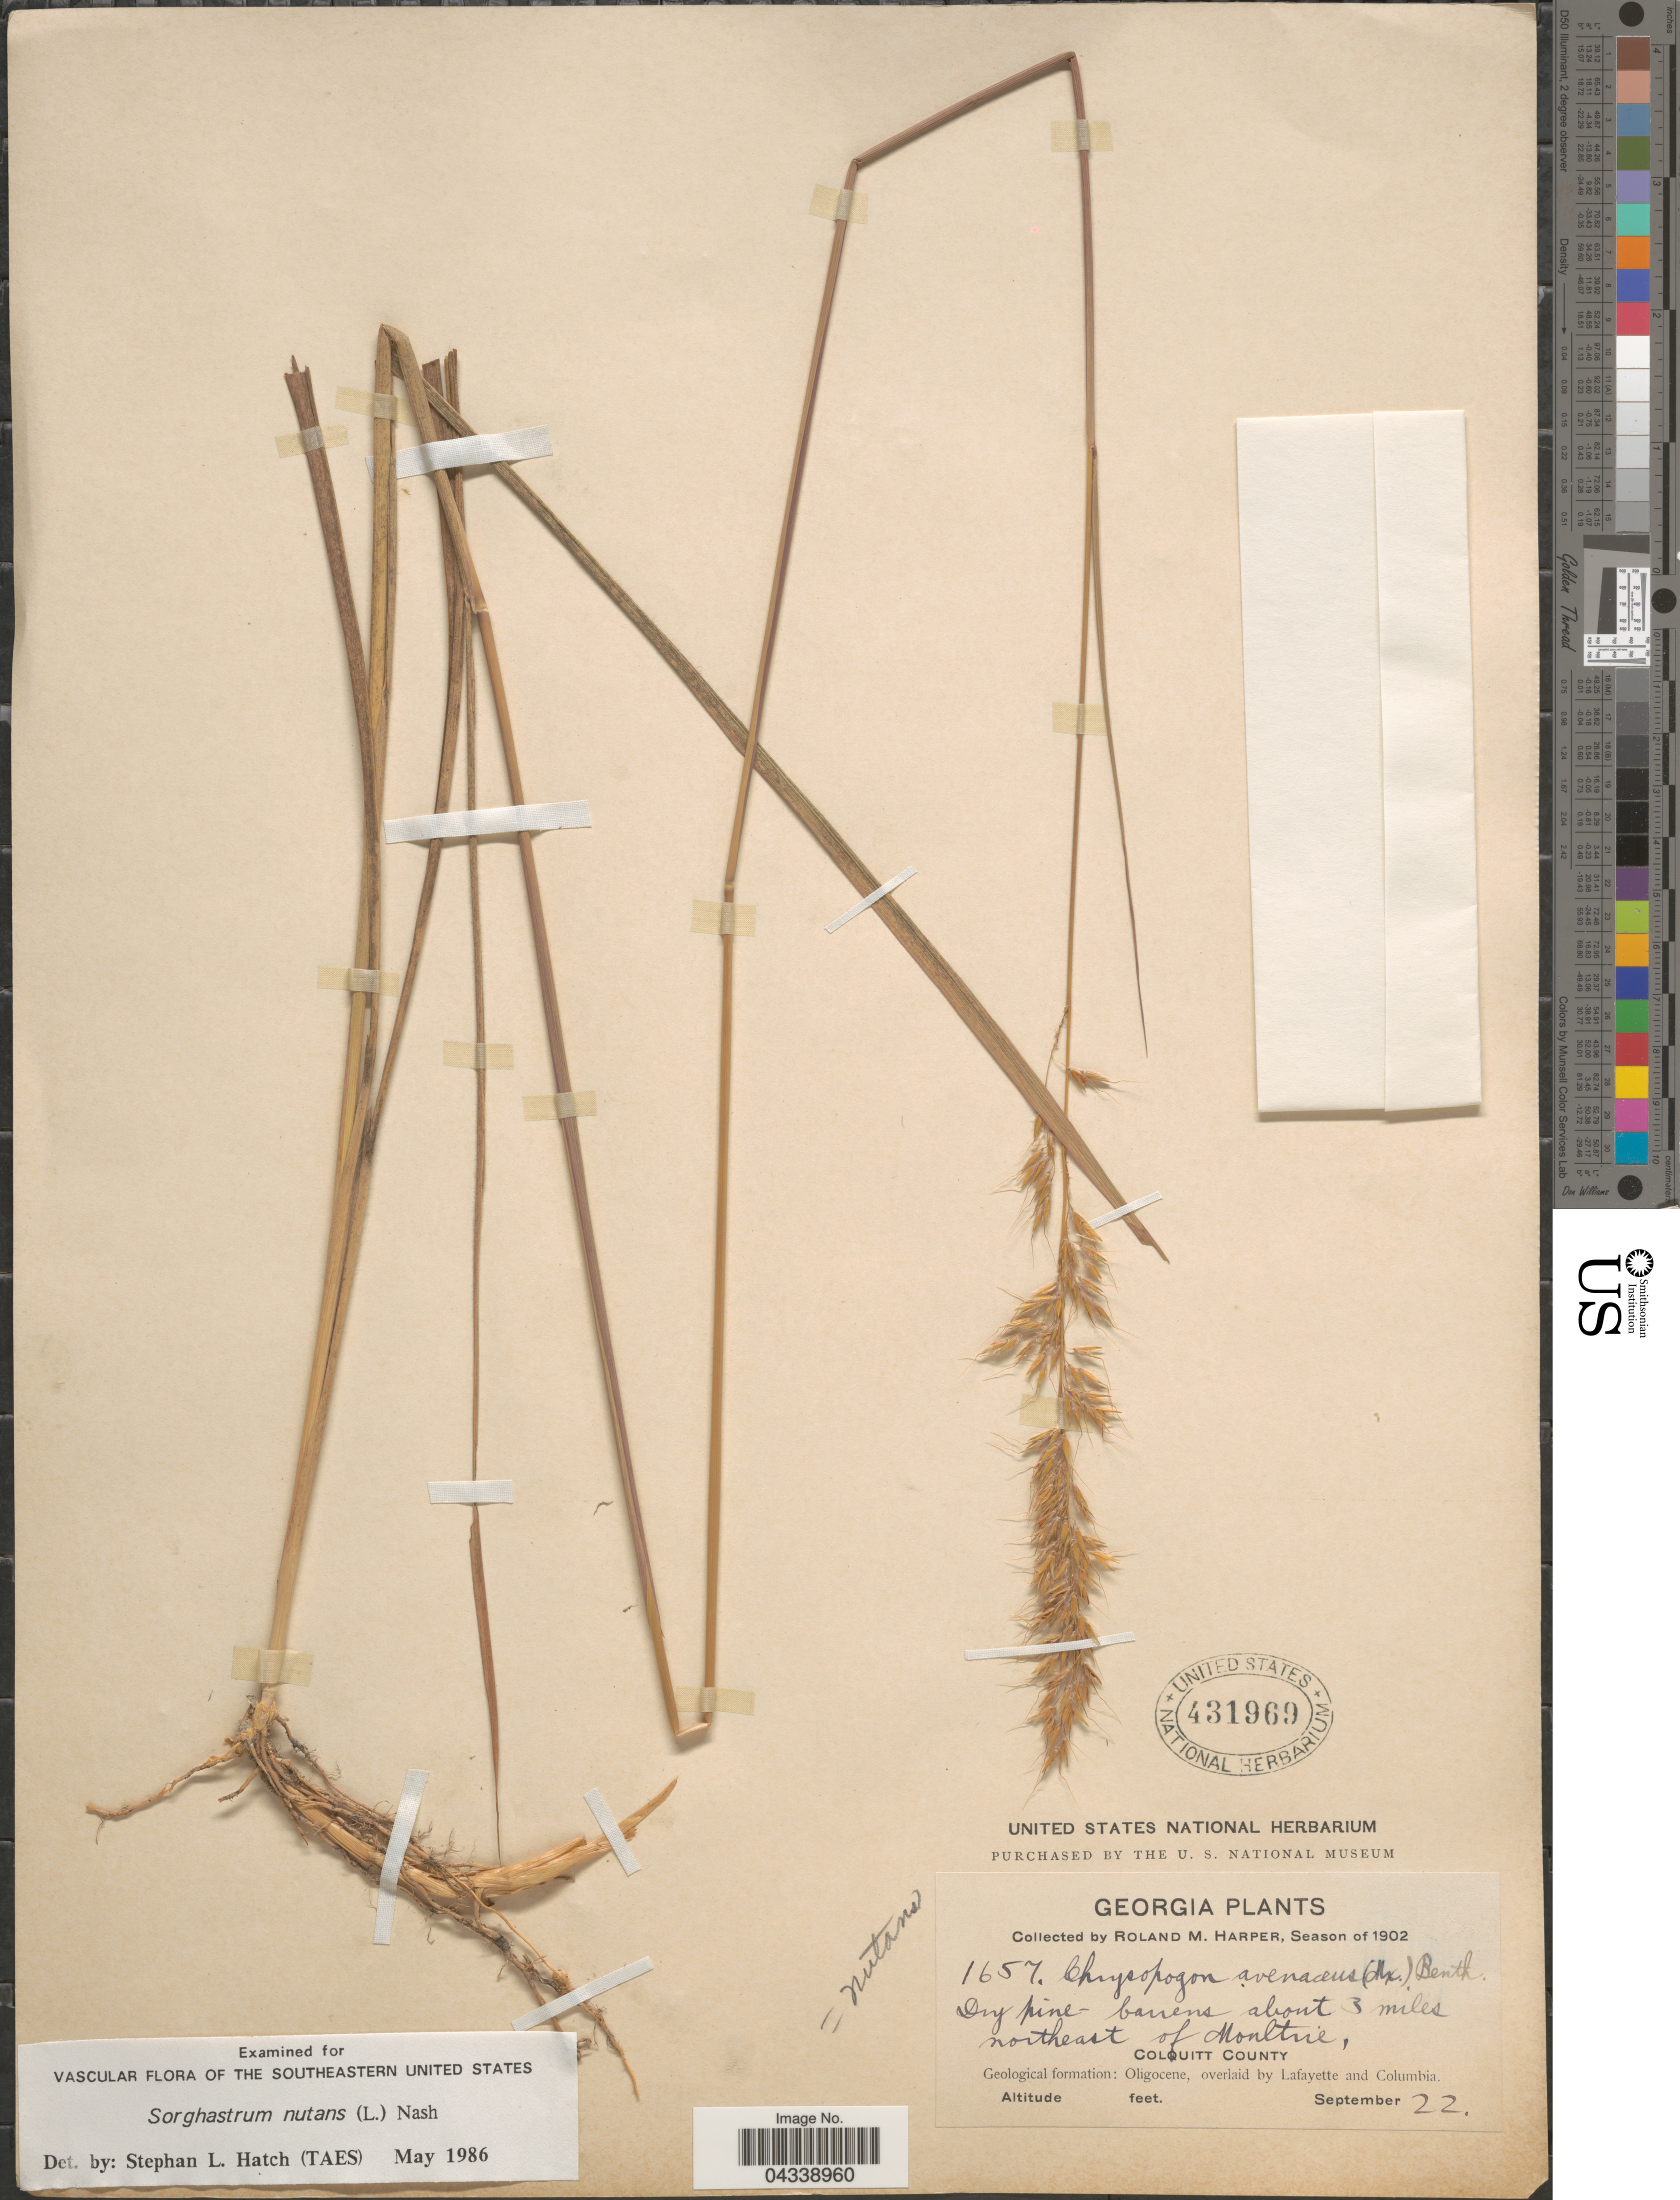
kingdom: Plantae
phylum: Tracheophyta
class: Liliopsida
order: Poales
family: Poaceae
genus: Sorghastrum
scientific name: Sorghastrum nutans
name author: (L.) Nash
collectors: R. M. Harper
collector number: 1657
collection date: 1902-09-22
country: United States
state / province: Georgia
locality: About 3 miles northeast of Moultrie. Colquitt County. Geological formation: Oligocene, overlaid by Lafayette and Columbia.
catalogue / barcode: US 431969